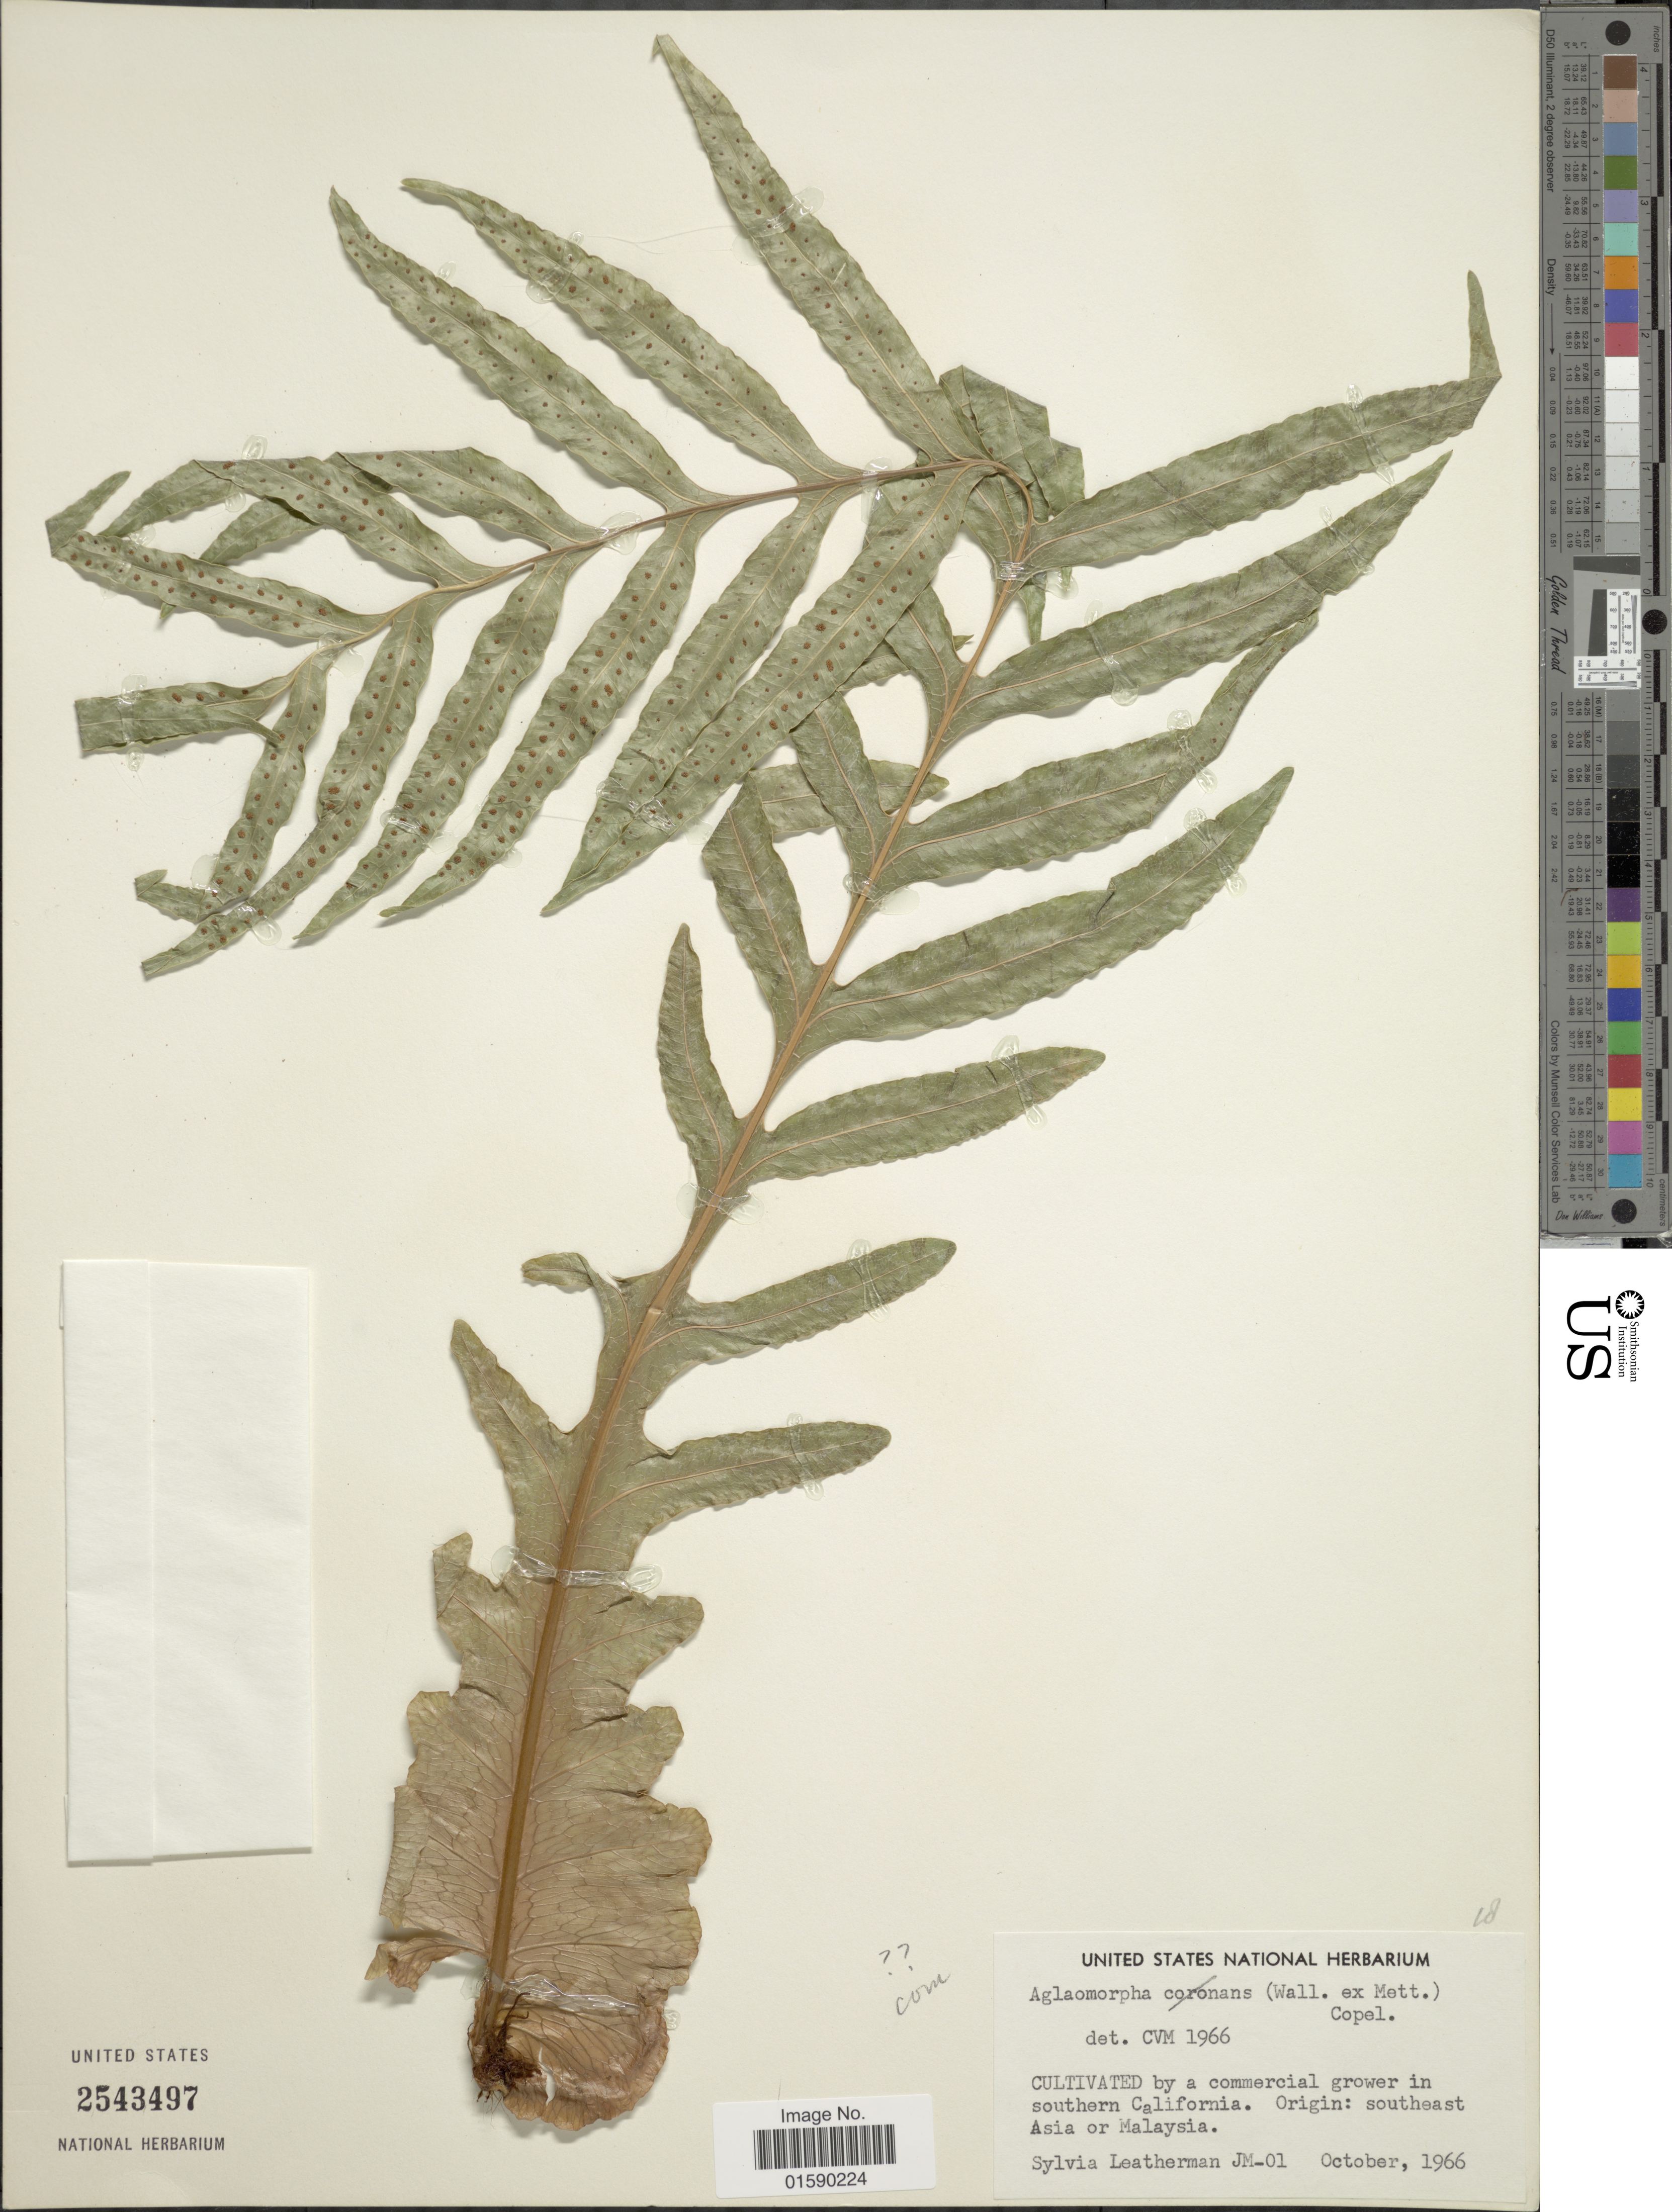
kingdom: Plantae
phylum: Tracheophyta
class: Polypodiopsida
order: Polypodiales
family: Polypodiaceae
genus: Aglaomorpha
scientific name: Aglaomorpha sp.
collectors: S. Leatherman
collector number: JM-01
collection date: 1966-10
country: United States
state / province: California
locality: Southern California.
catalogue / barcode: US 2543497